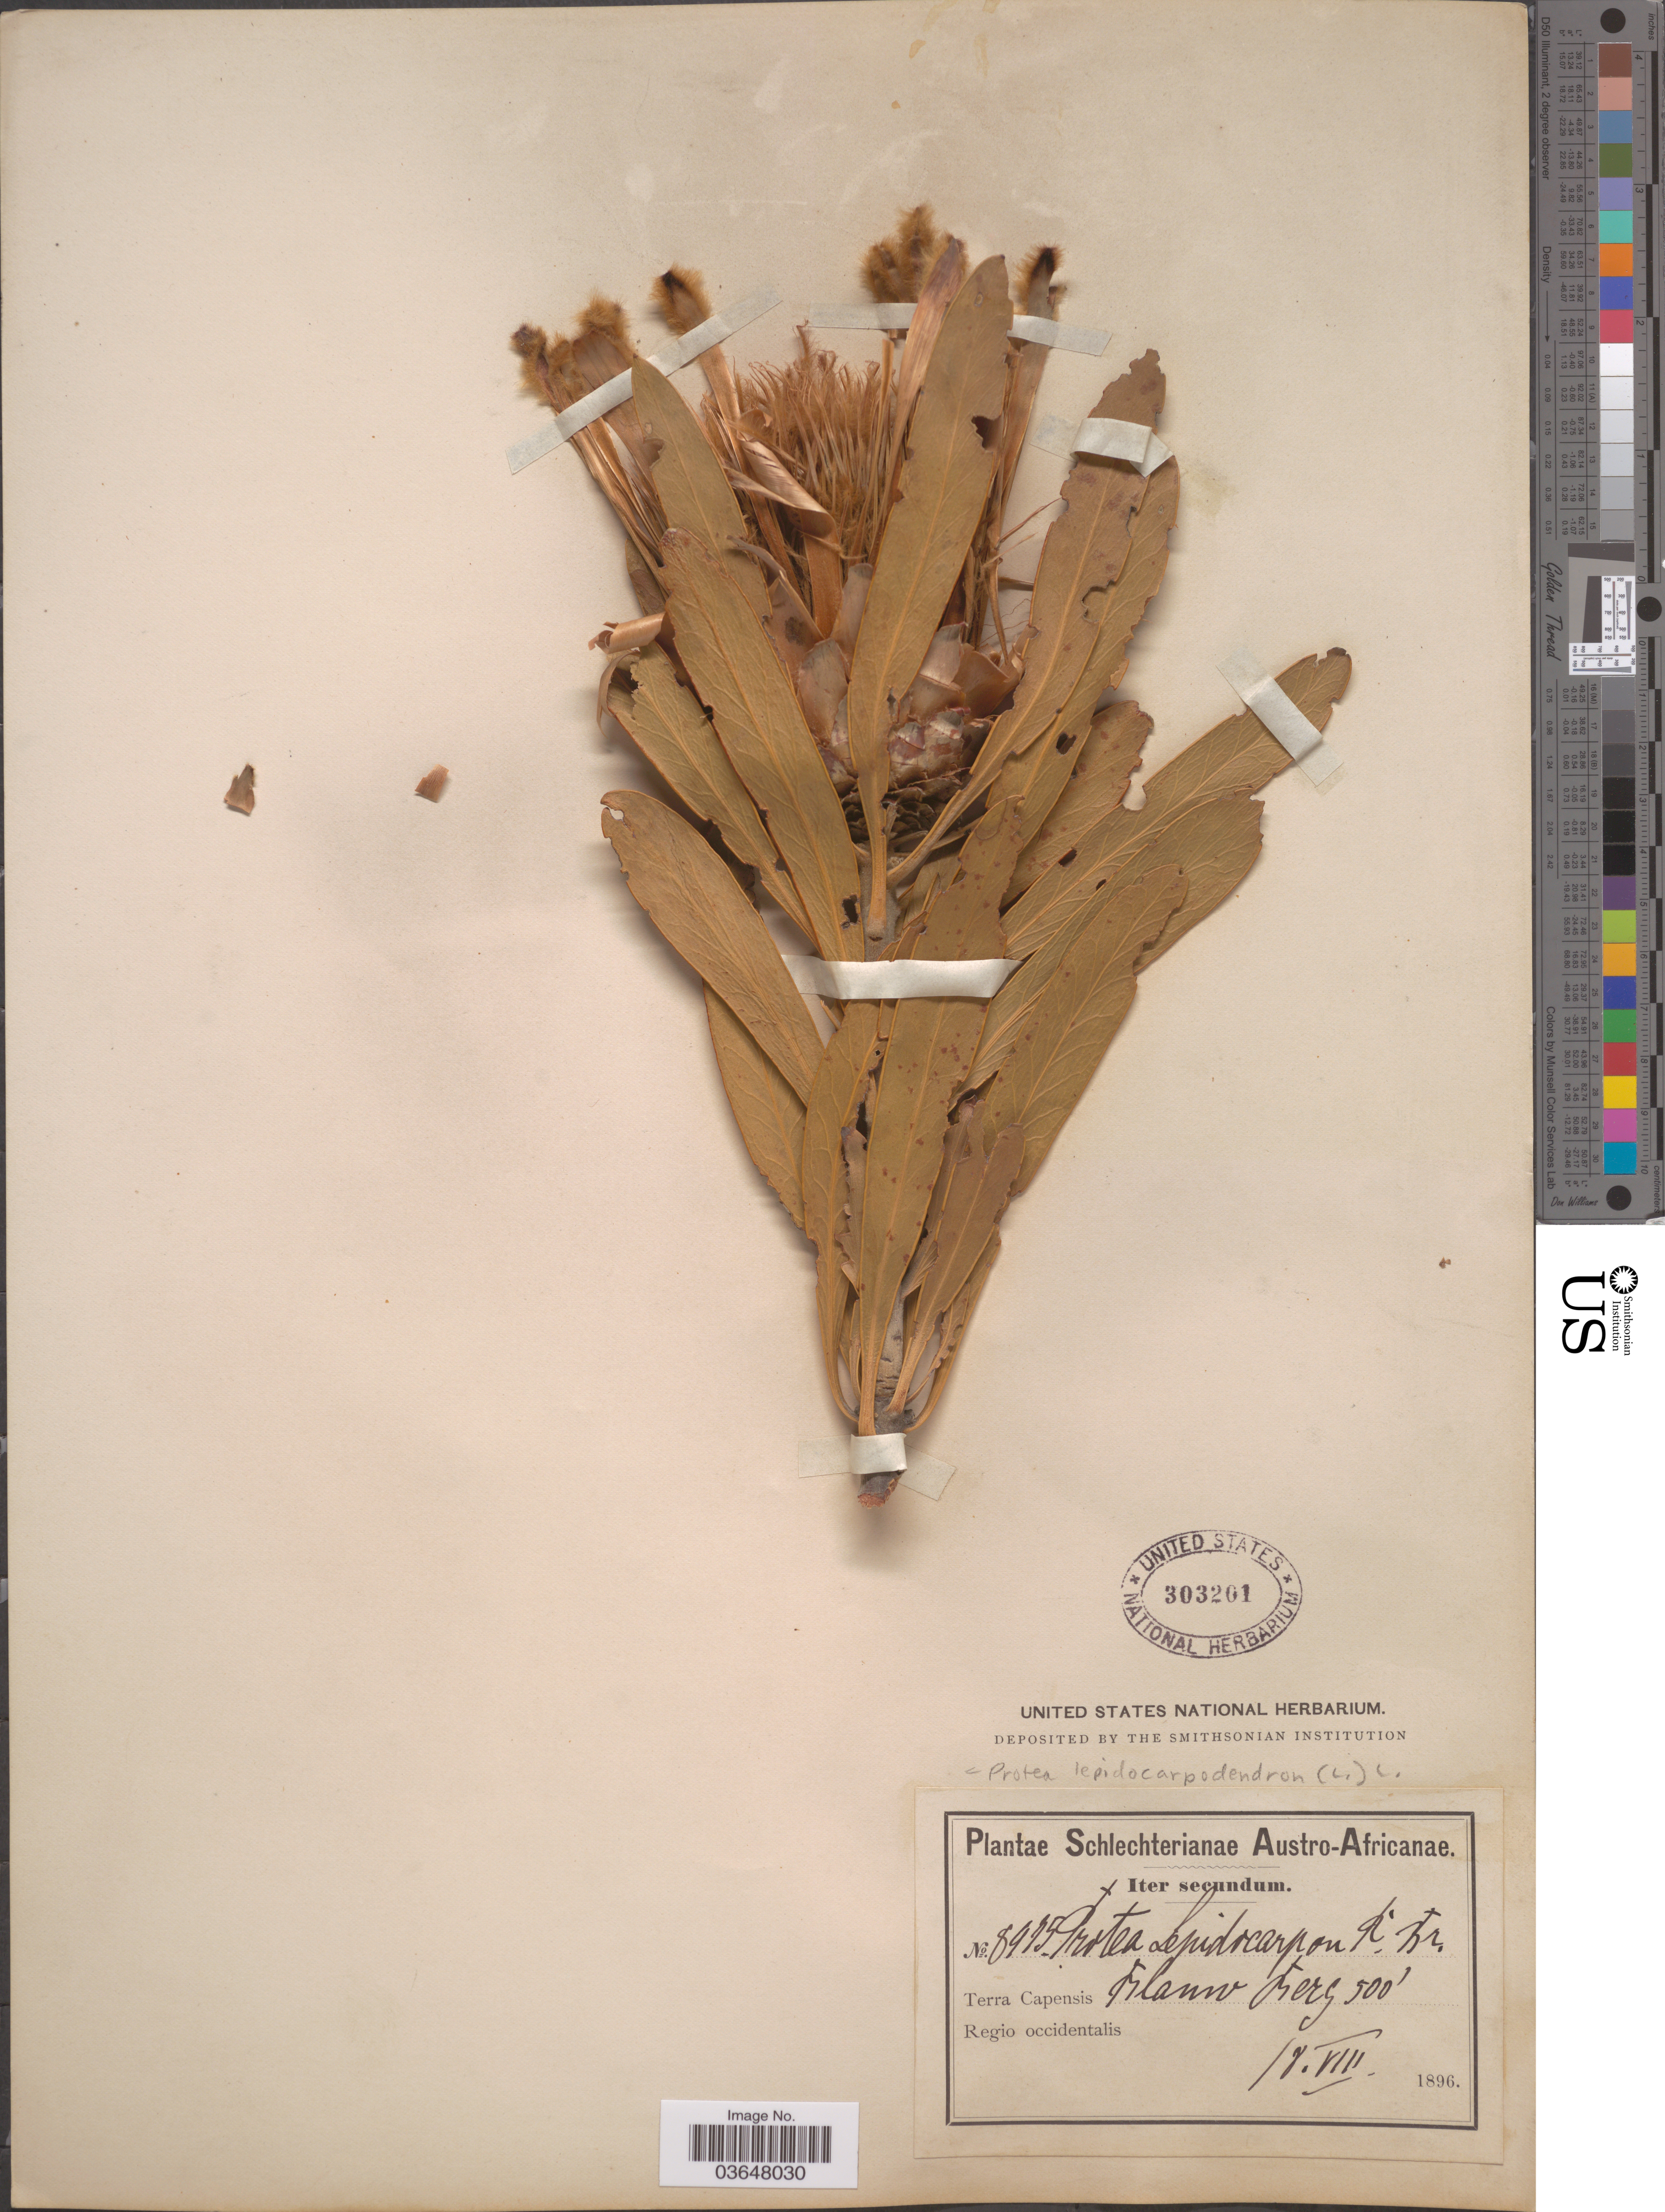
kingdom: Plantae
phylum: Tracheophyta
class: Magnoliopsida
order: Proteales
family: Proteaceae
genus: Protea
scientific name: Protea lepidocarpodendron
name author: L.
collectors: Schlechter, --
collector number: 8975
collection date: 1896-08-18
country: South Africa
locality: Austro-Africanae. Terra Capensis Regio occidentalis. Blauw Berg.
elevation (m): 152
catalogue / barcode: US 303201